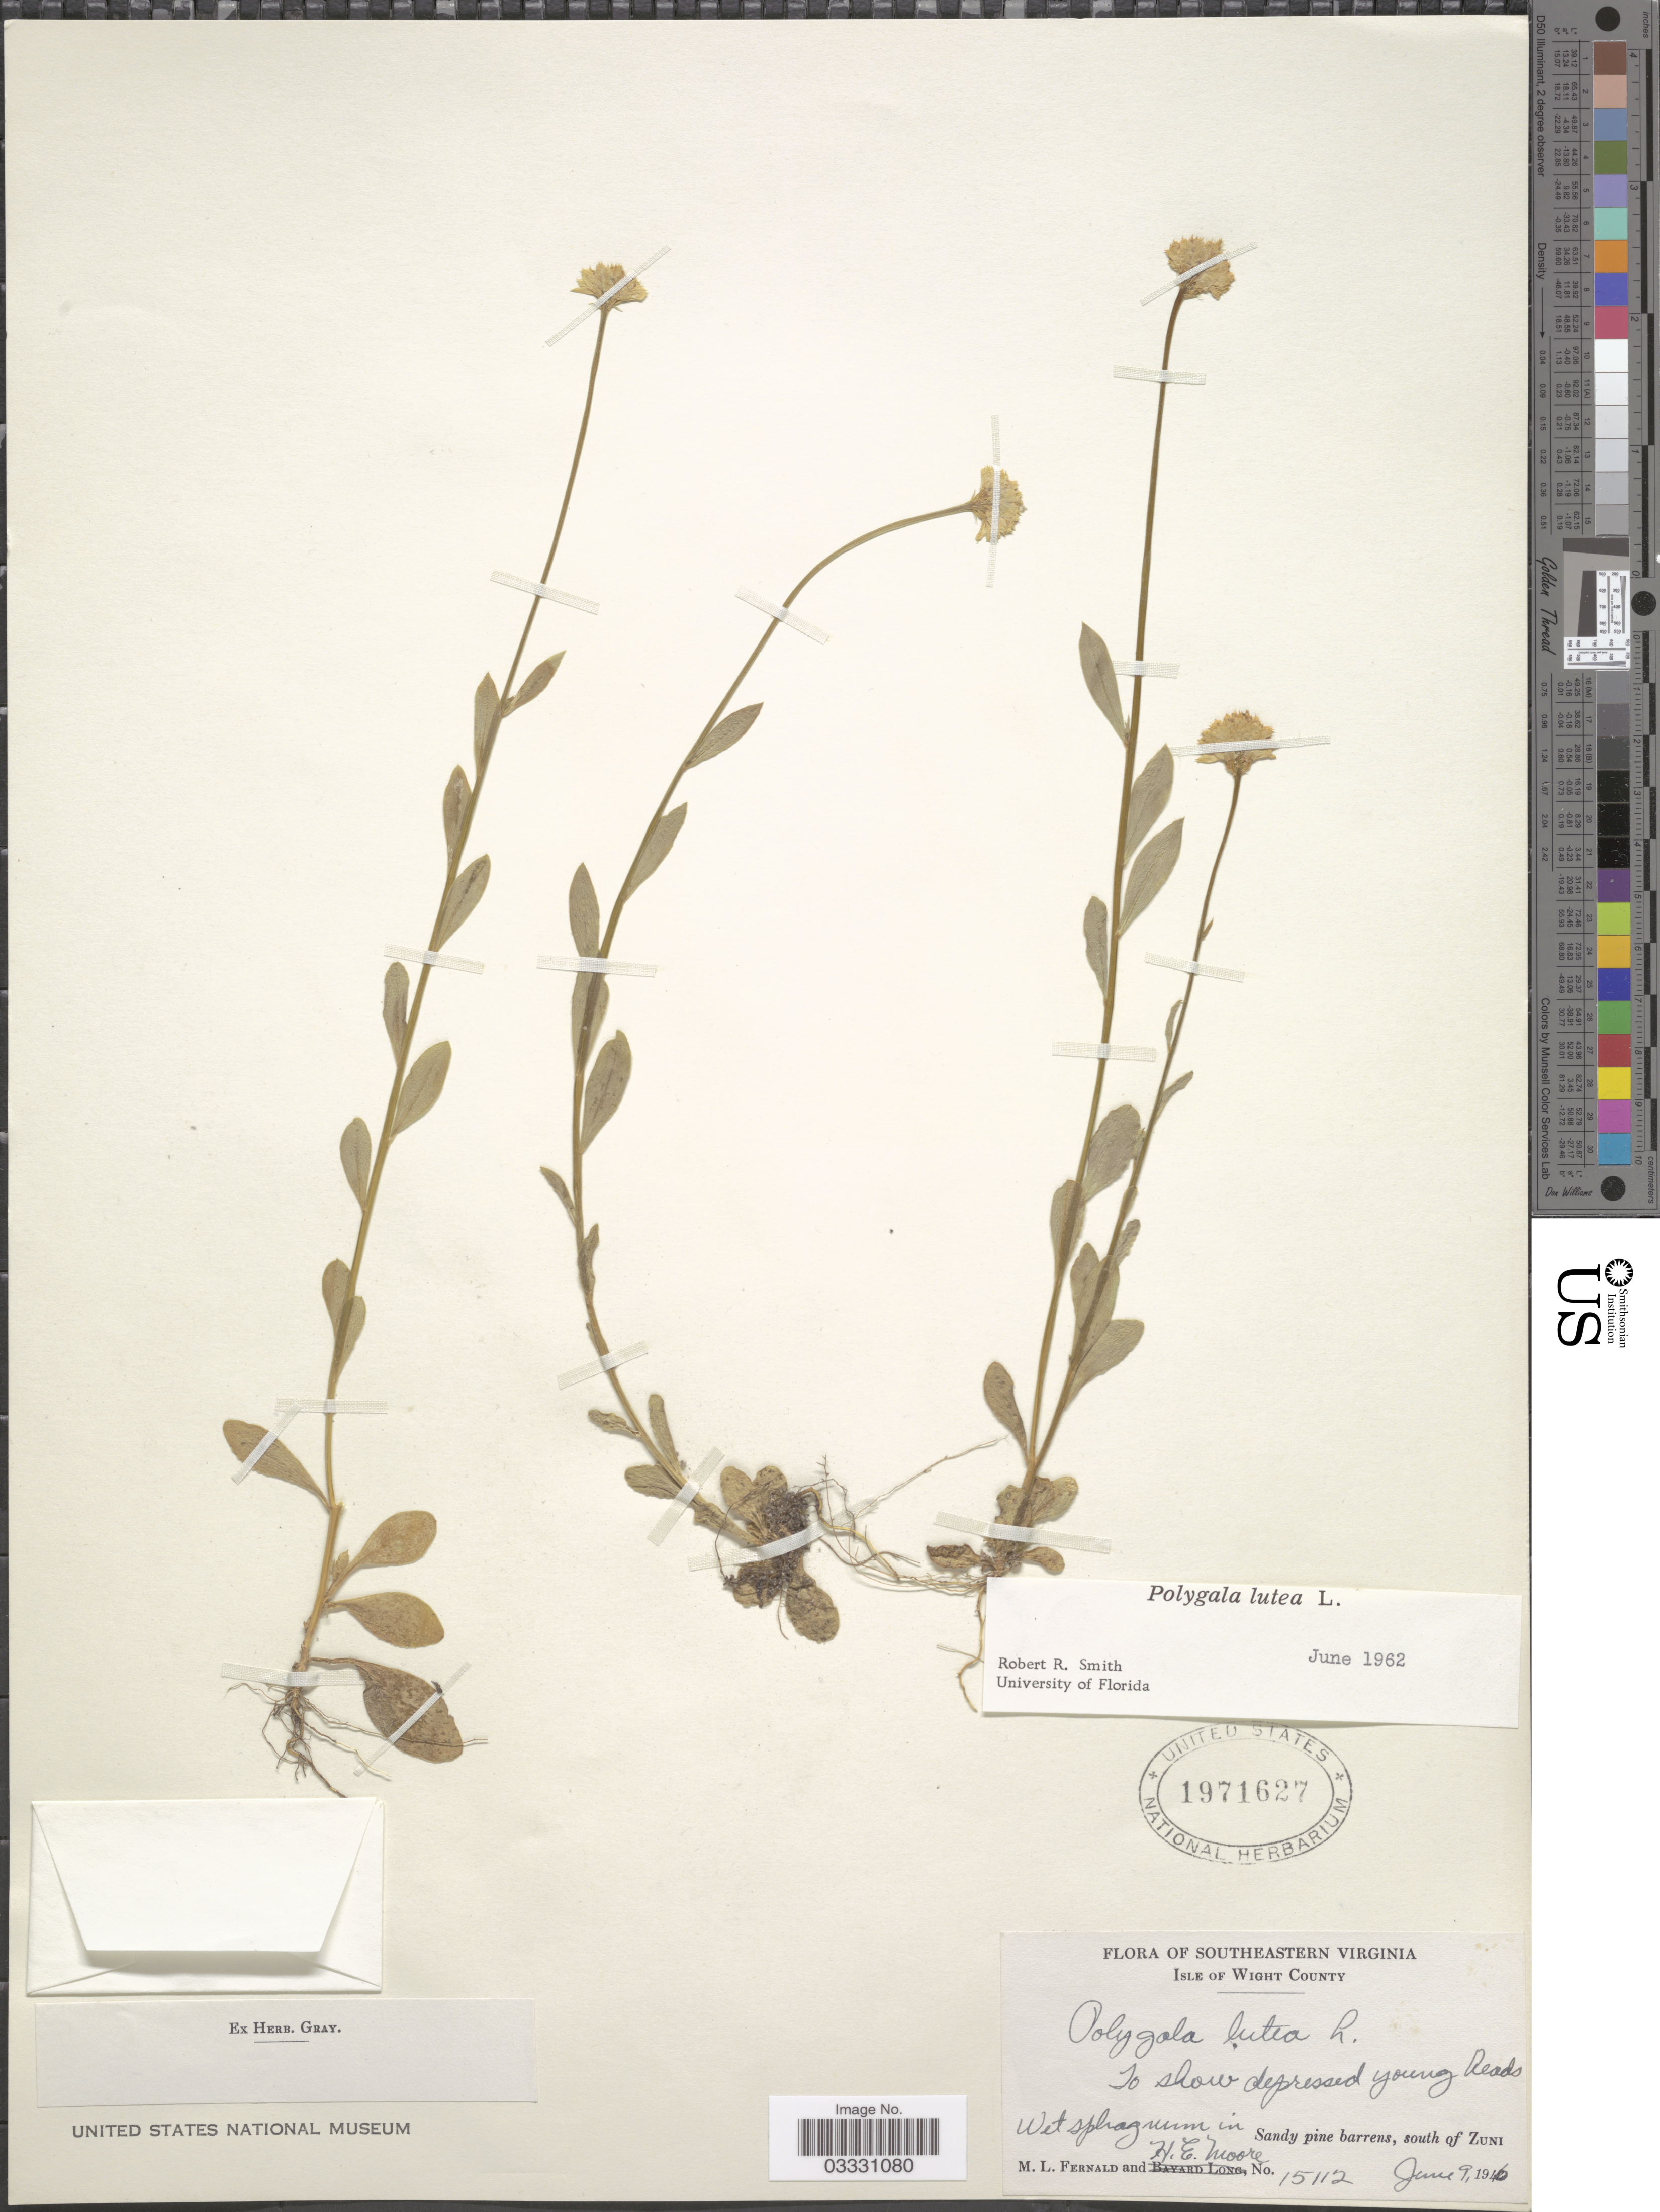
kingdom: Plantae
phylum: Tracheophyta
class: Magnoliopsida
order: Fabales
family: Polygalaceae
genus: Polygala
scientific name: Polygala lutea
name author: L.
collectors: M. L. Fernald & H. Moore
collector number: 15112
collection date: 1946-06-09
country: United States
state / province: Virginia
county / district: Isle of Wight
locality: Southeastern Virginia. Isle of Wight County. South of Zuni.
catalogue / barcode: US 1971627